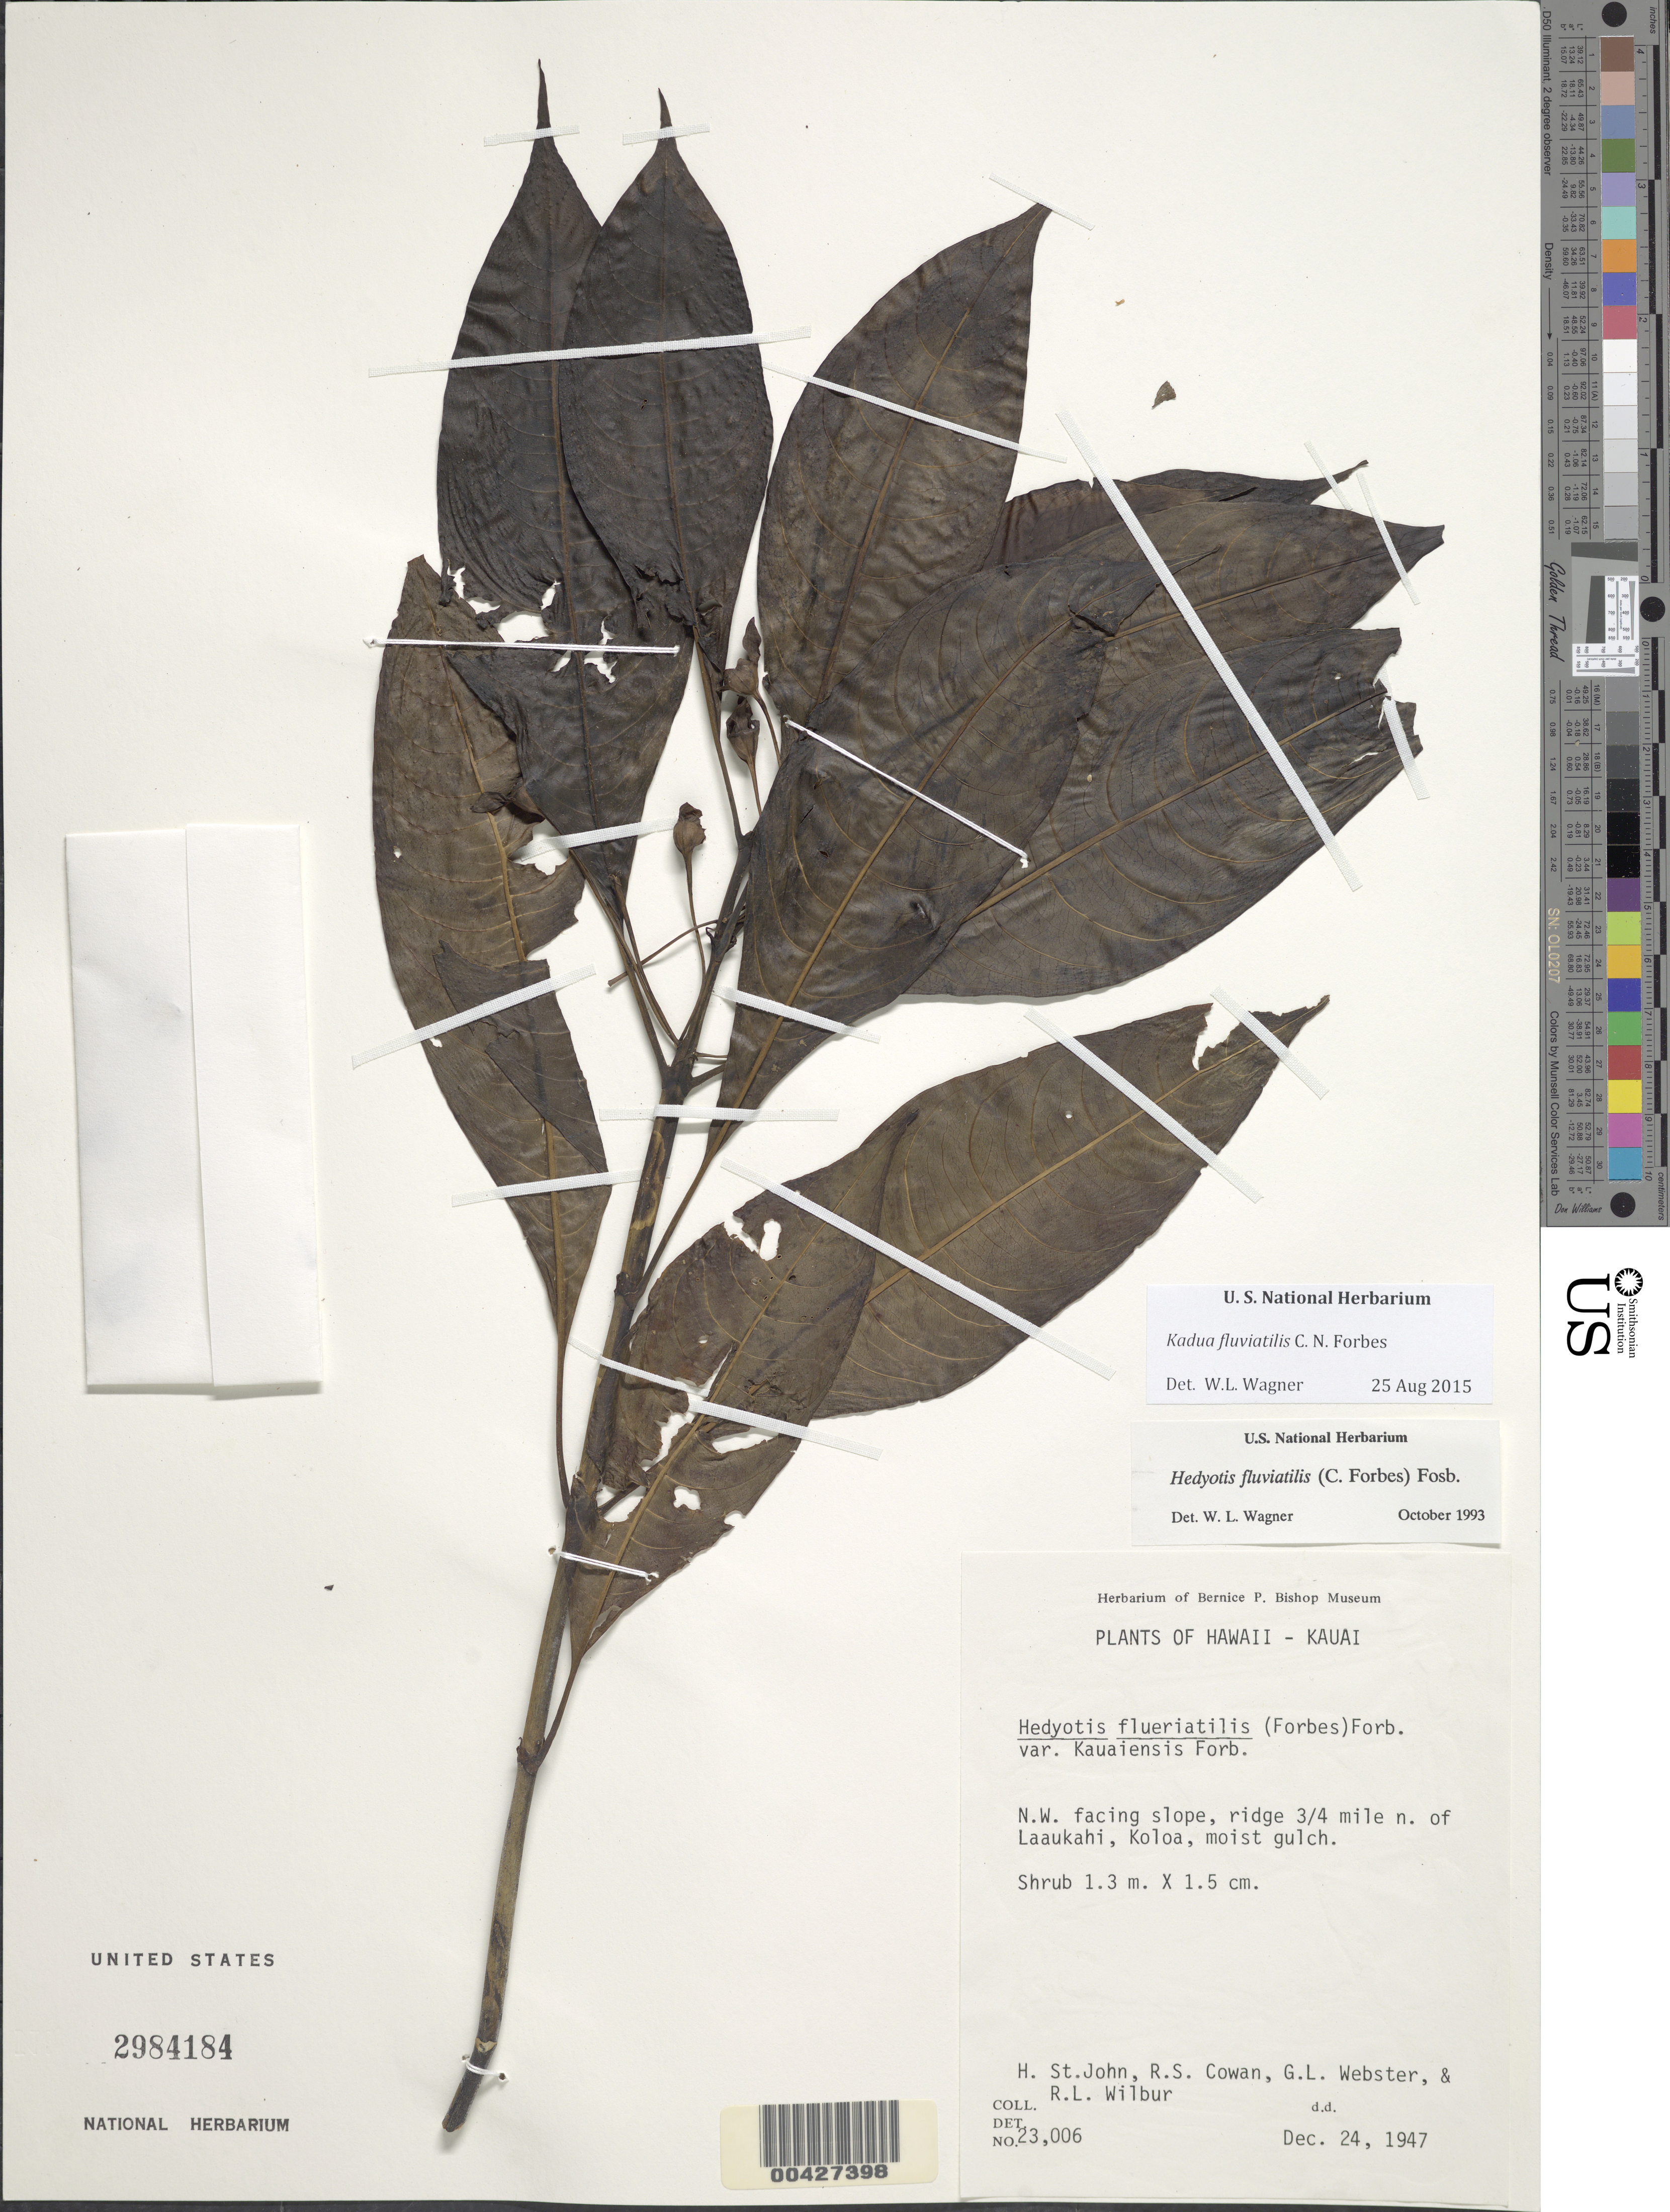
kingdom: Plantae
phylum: Tracheophyta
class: Magnoliopsida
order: Gentianales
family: Rubiaceae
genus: Kadua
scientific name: Kadua fluviatilis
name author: C.N. Forbes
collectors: H. St. John, R. S. Cowan, G. L. Webster & R. L. Wilbur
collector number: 23006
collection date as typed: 24 Dec 1947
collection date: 1947-12-24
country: United States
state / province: Hawaii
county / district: Kauai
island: Kaua'i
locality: N.W. facing slope, ridge 3/4 mile north of Laaukahi, Koloa.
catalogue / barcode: US 2984184